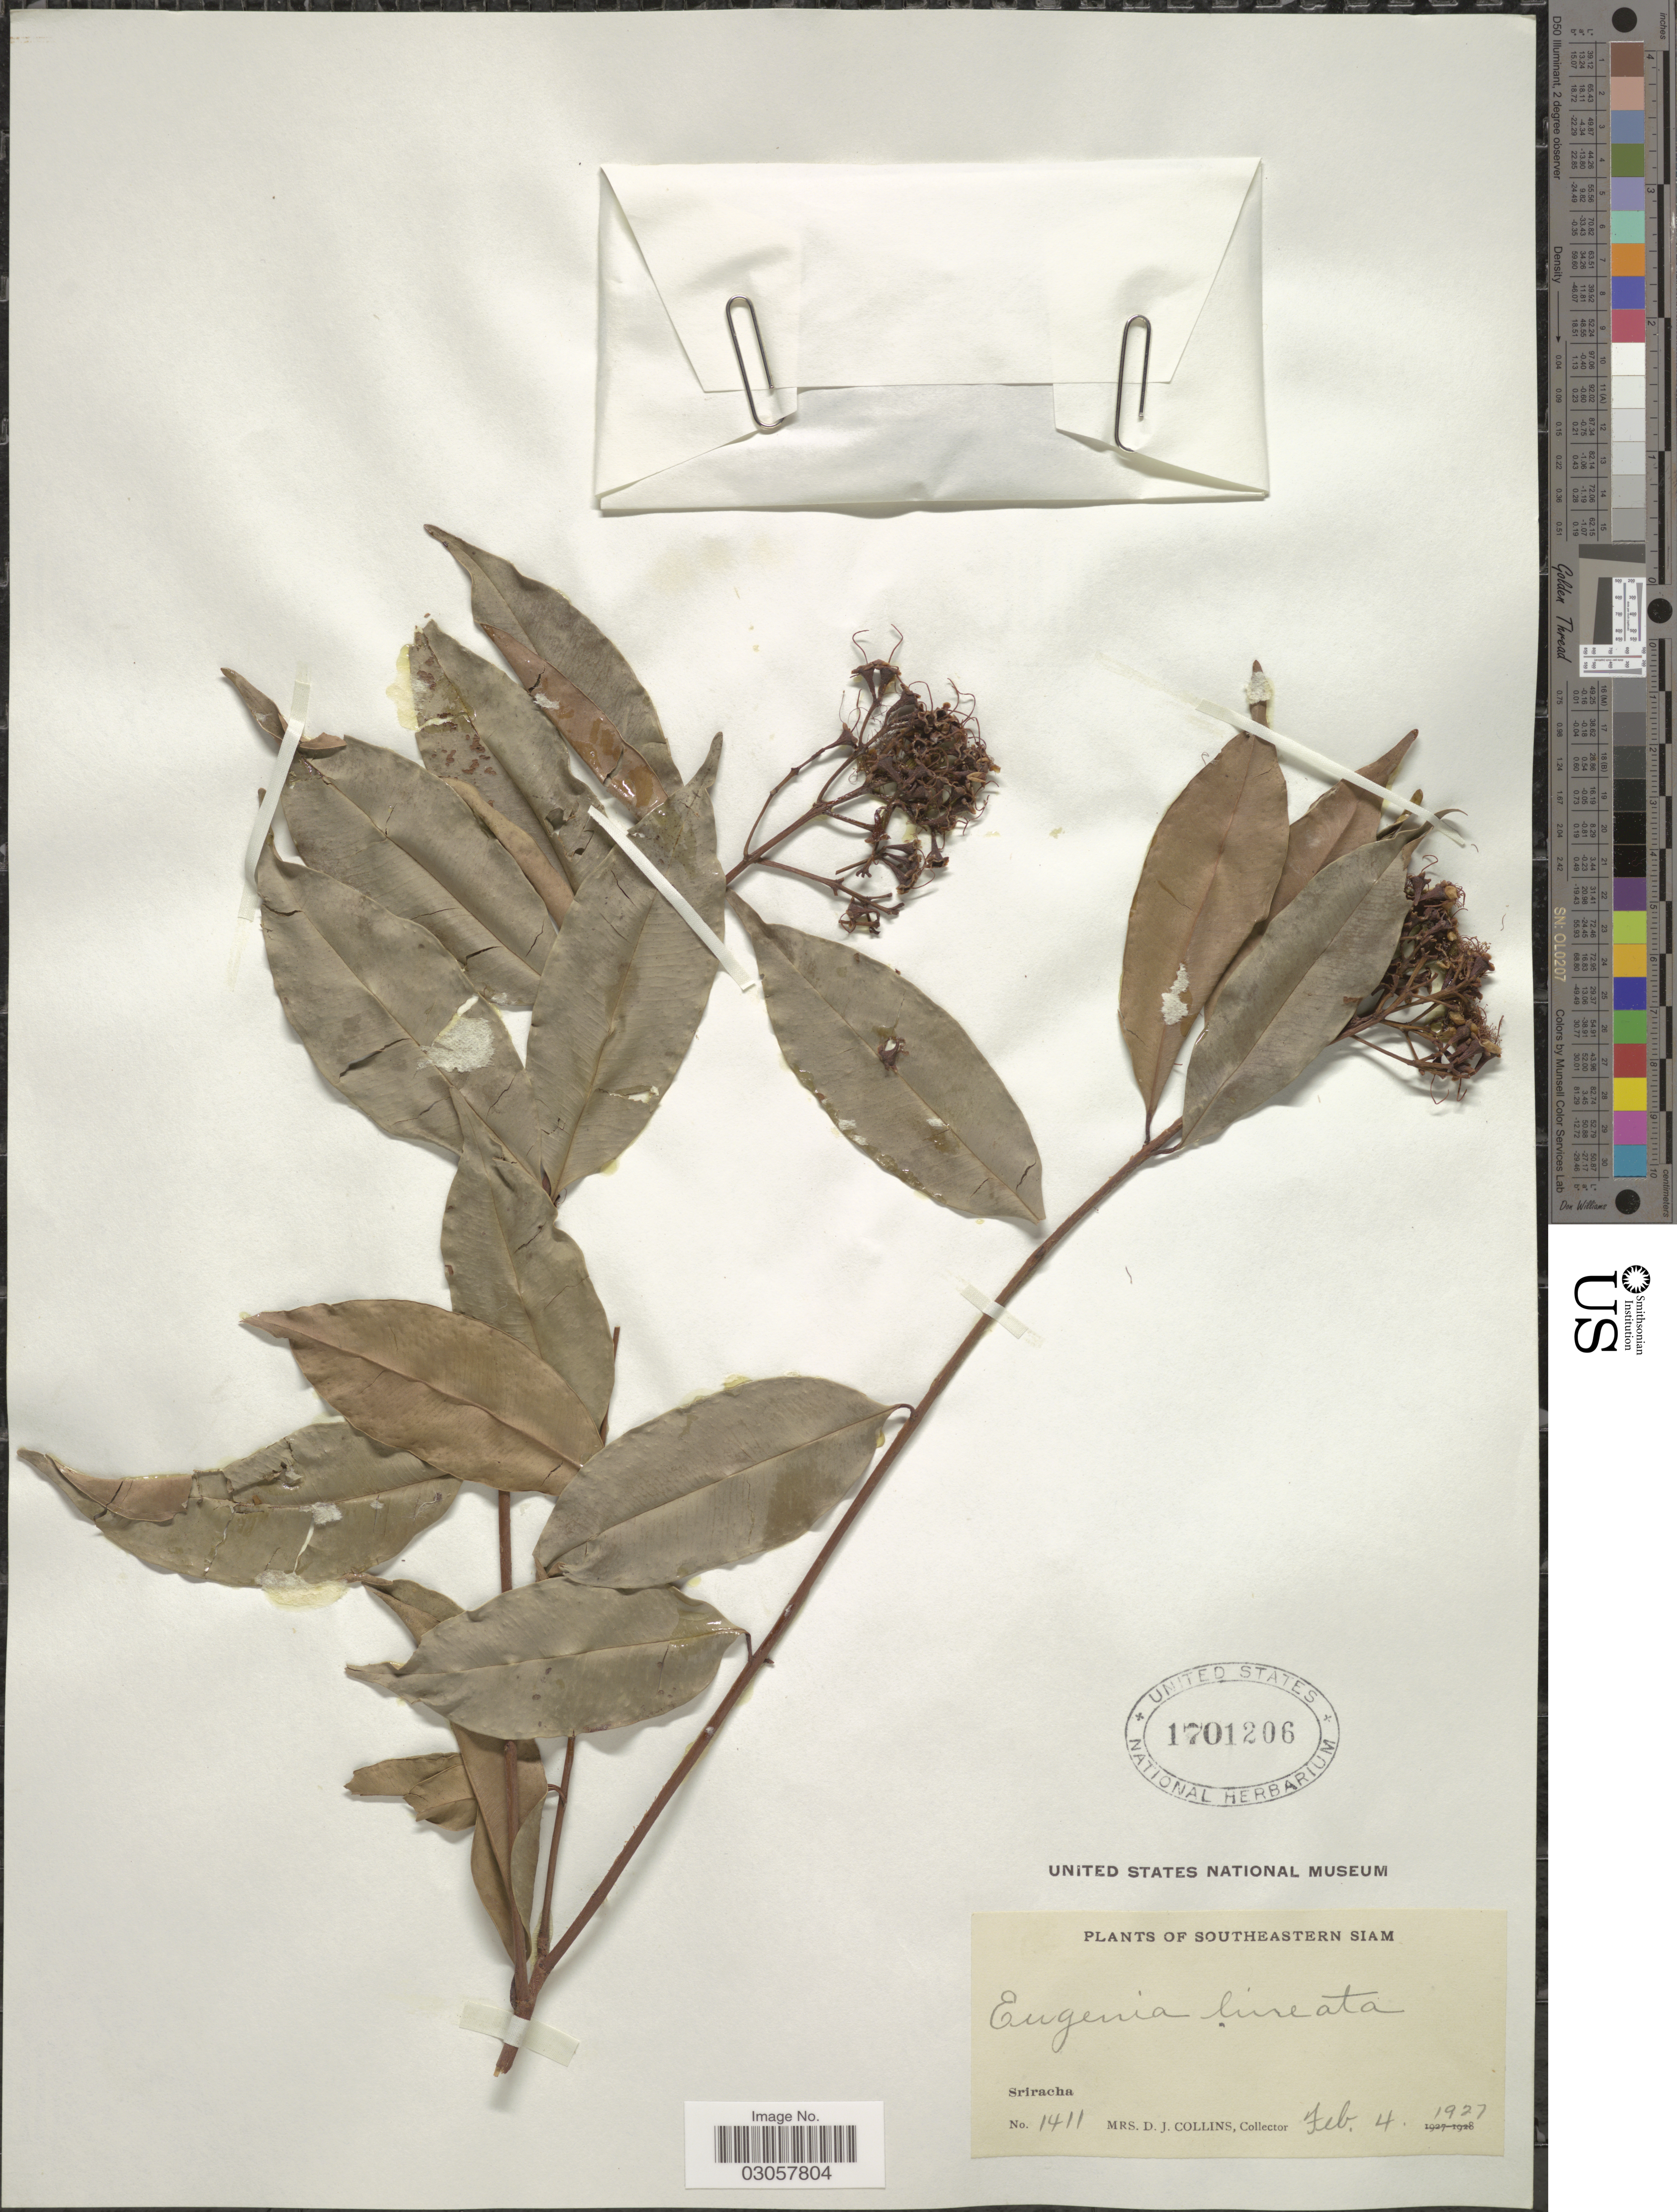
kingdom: Plantae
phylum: Tracheophyta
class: Magnoliopsida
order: Myrtales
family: Myrtaceae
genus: Syzygium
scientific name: Syzygium cerasiforme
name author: (Blume) Merr. & L.M. Perry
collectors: Mrs. D. J. Collins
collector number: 1411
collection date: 1927-02-04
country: Thailand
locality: Southeastern Siam. Sriracha.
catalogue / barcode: US 1701206